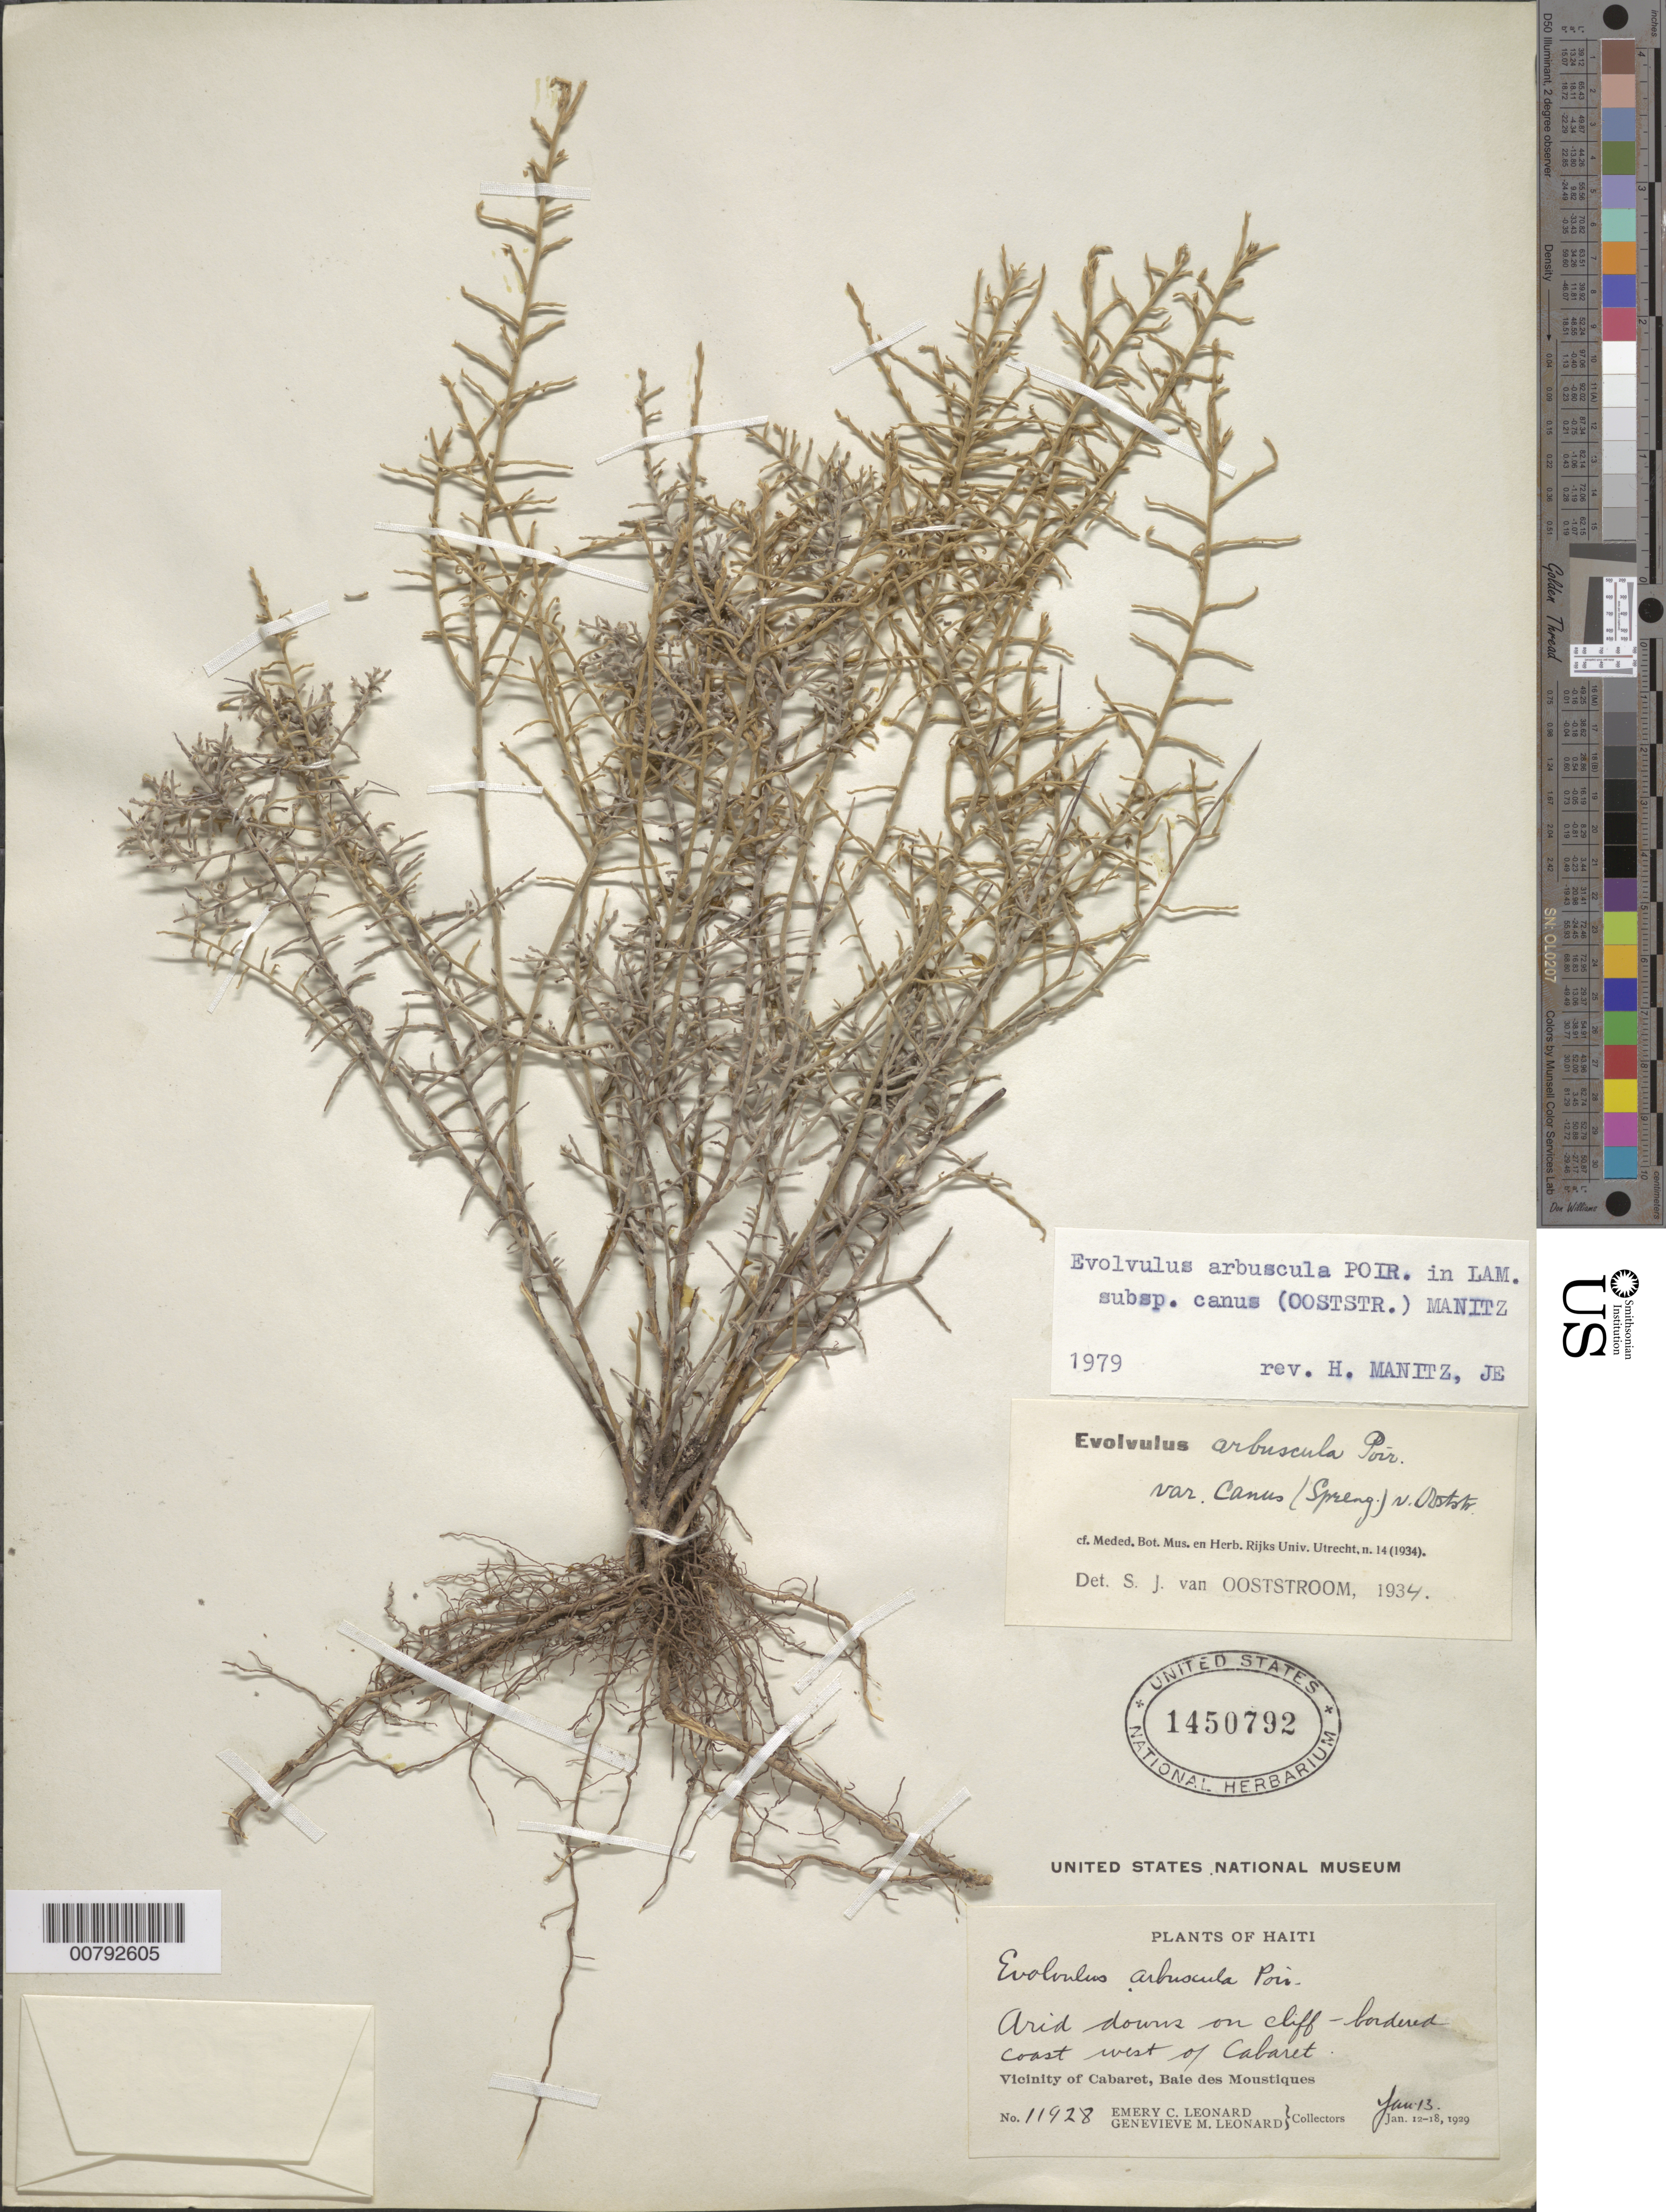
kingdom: Plantae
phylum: Tracheophyta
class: Magnoliopsida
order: Solanales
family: Convolvulaceae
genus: Evolvulus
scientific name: Evolvulus arbuscula subsp. canus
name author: (Ooststr.) Manitz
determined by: Manitz, H.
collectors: E. C. Leonard & G. M. Leonard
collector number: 11928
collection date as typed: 13 Jan 1929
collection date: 1929-01-13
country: Haiti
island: Hispaniola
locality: Vicinity of Cabaret, Baie des Moustiques, west of Cabaret.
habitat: Arid downs on cliff-bordered coast.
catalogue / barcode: US 1450792